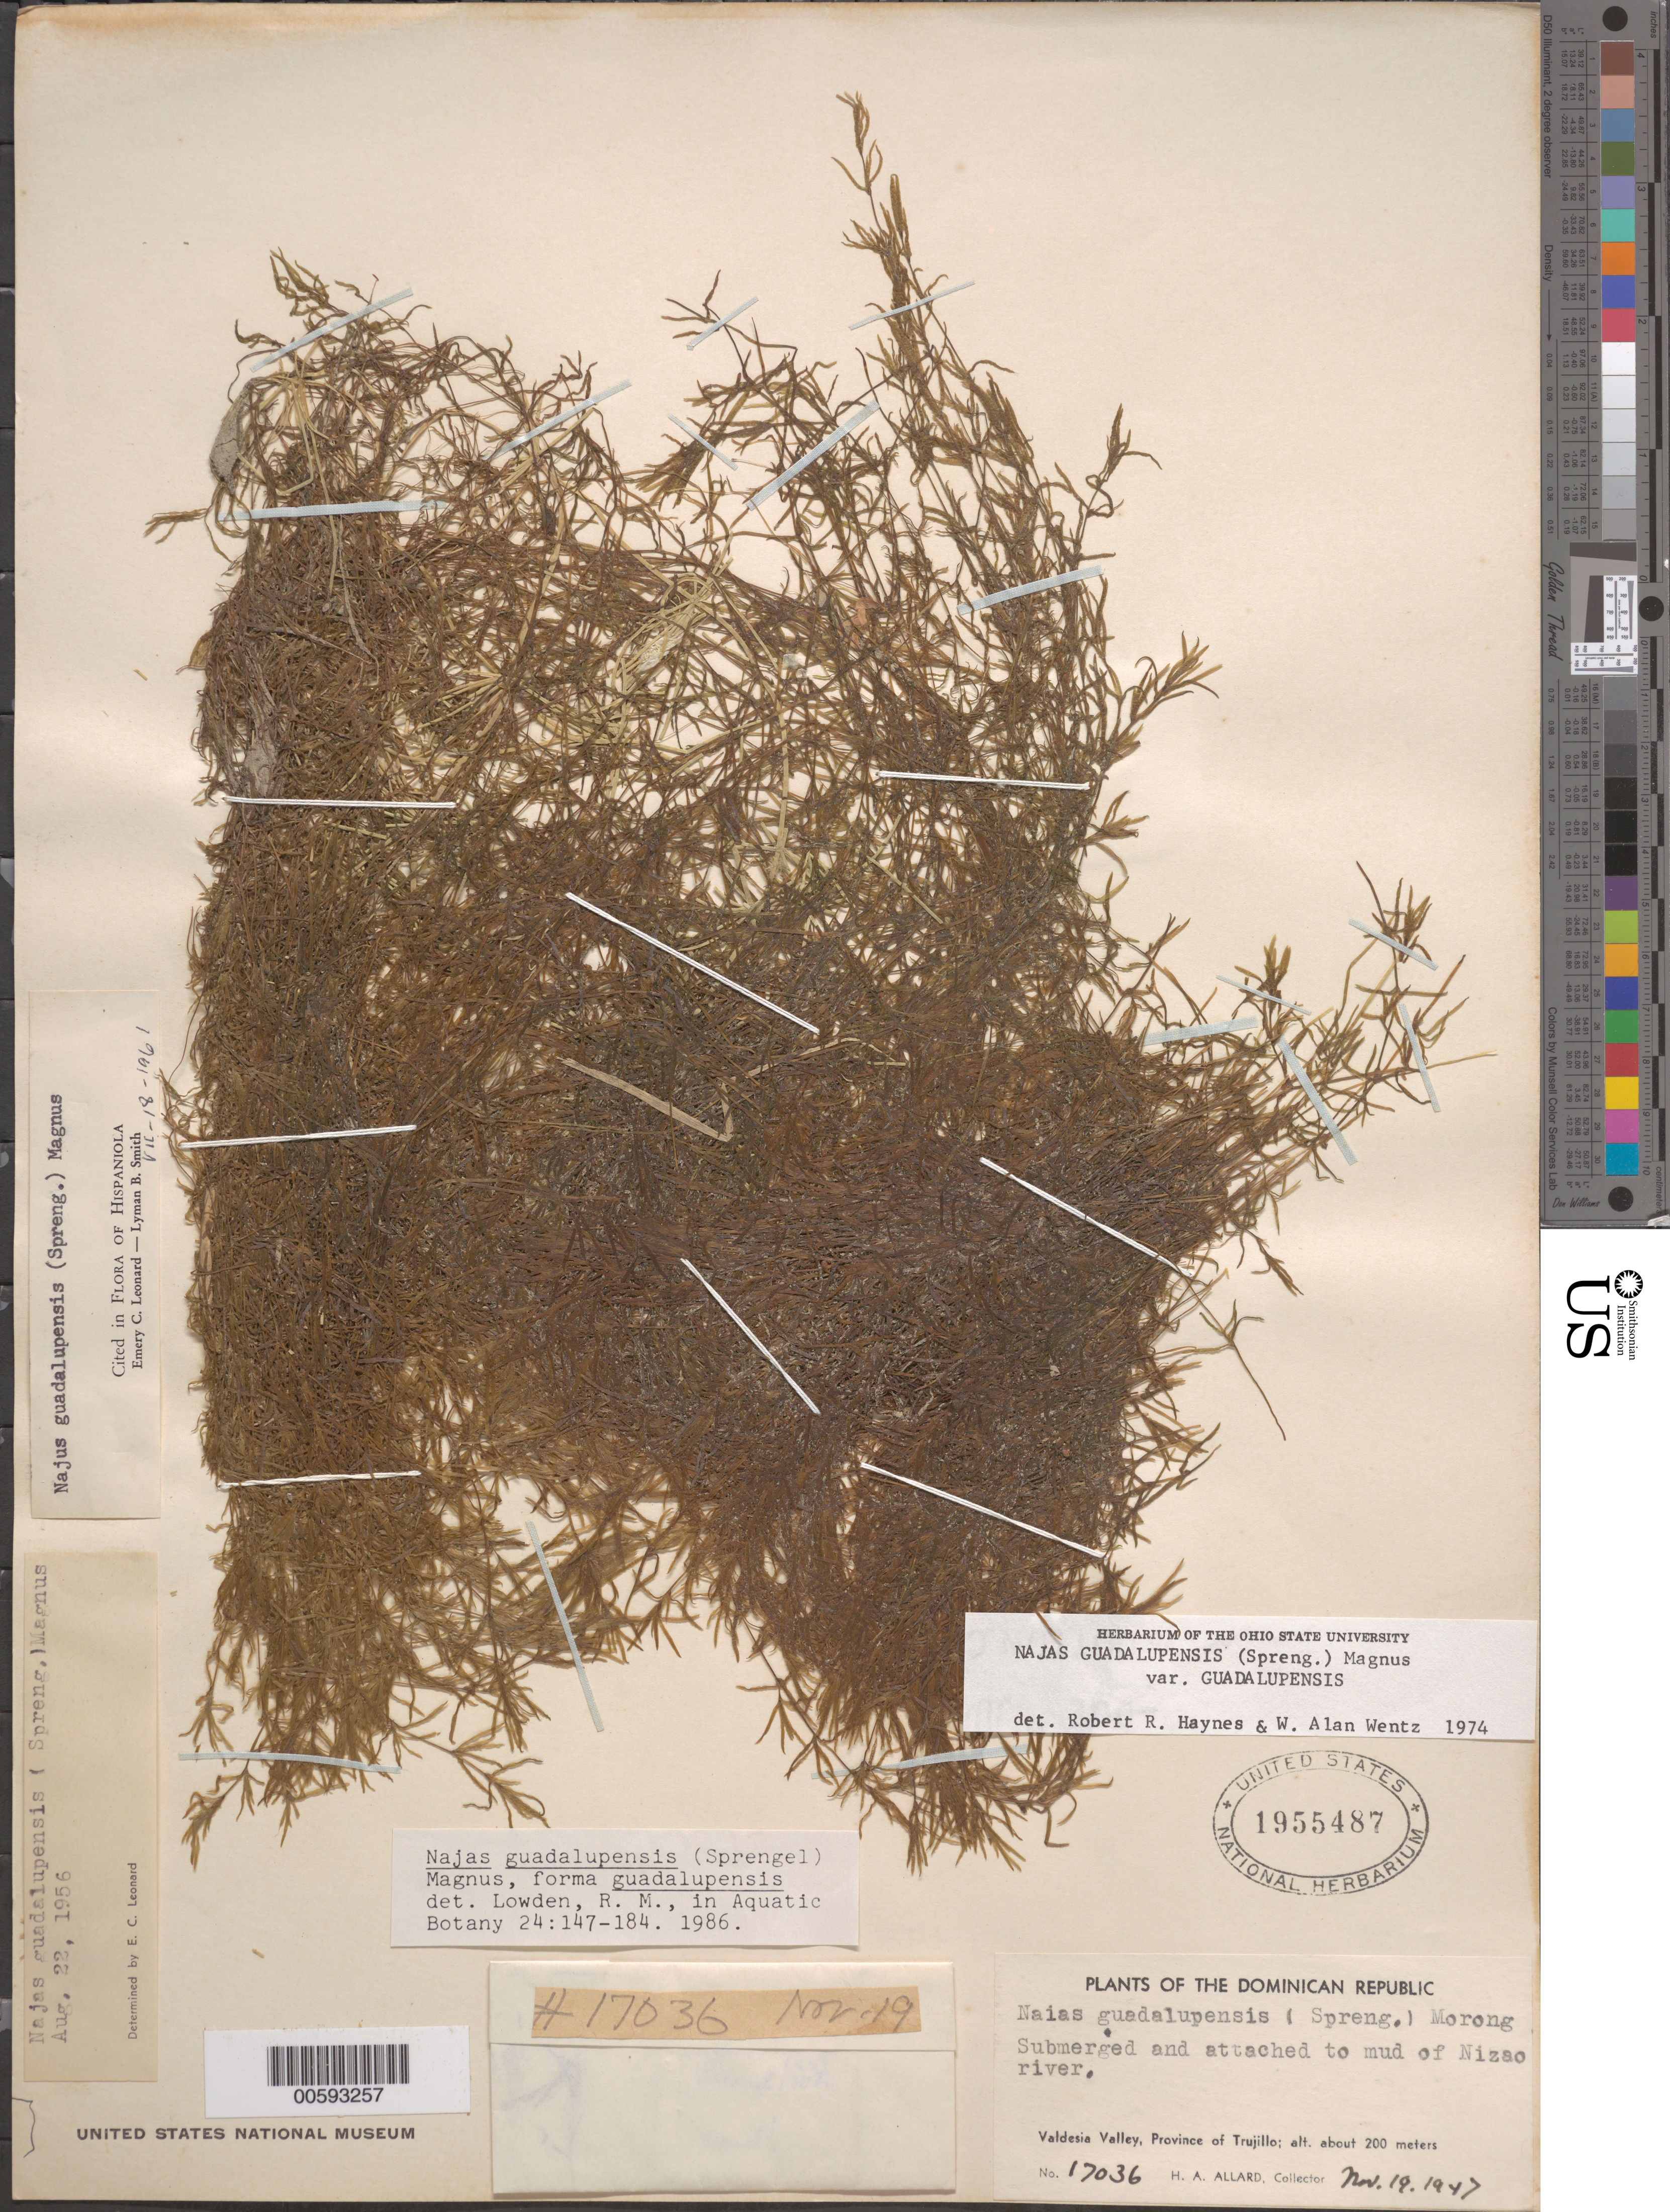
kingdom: Plantae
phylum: Tracheophyta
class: Liliopsida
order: Alismatales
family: Hydrocharitaceae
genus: Najas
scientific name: Najas guadalupensis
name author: (Spreng.) Magnus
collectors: H. A. Allard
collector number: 17036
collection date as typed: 19 Nov 1947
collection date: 1947-11-19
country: Dominican Republic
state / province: San Cristóbal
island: Hispaniola Island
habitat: submerged and attached to mud along river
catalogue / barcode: US 1955487